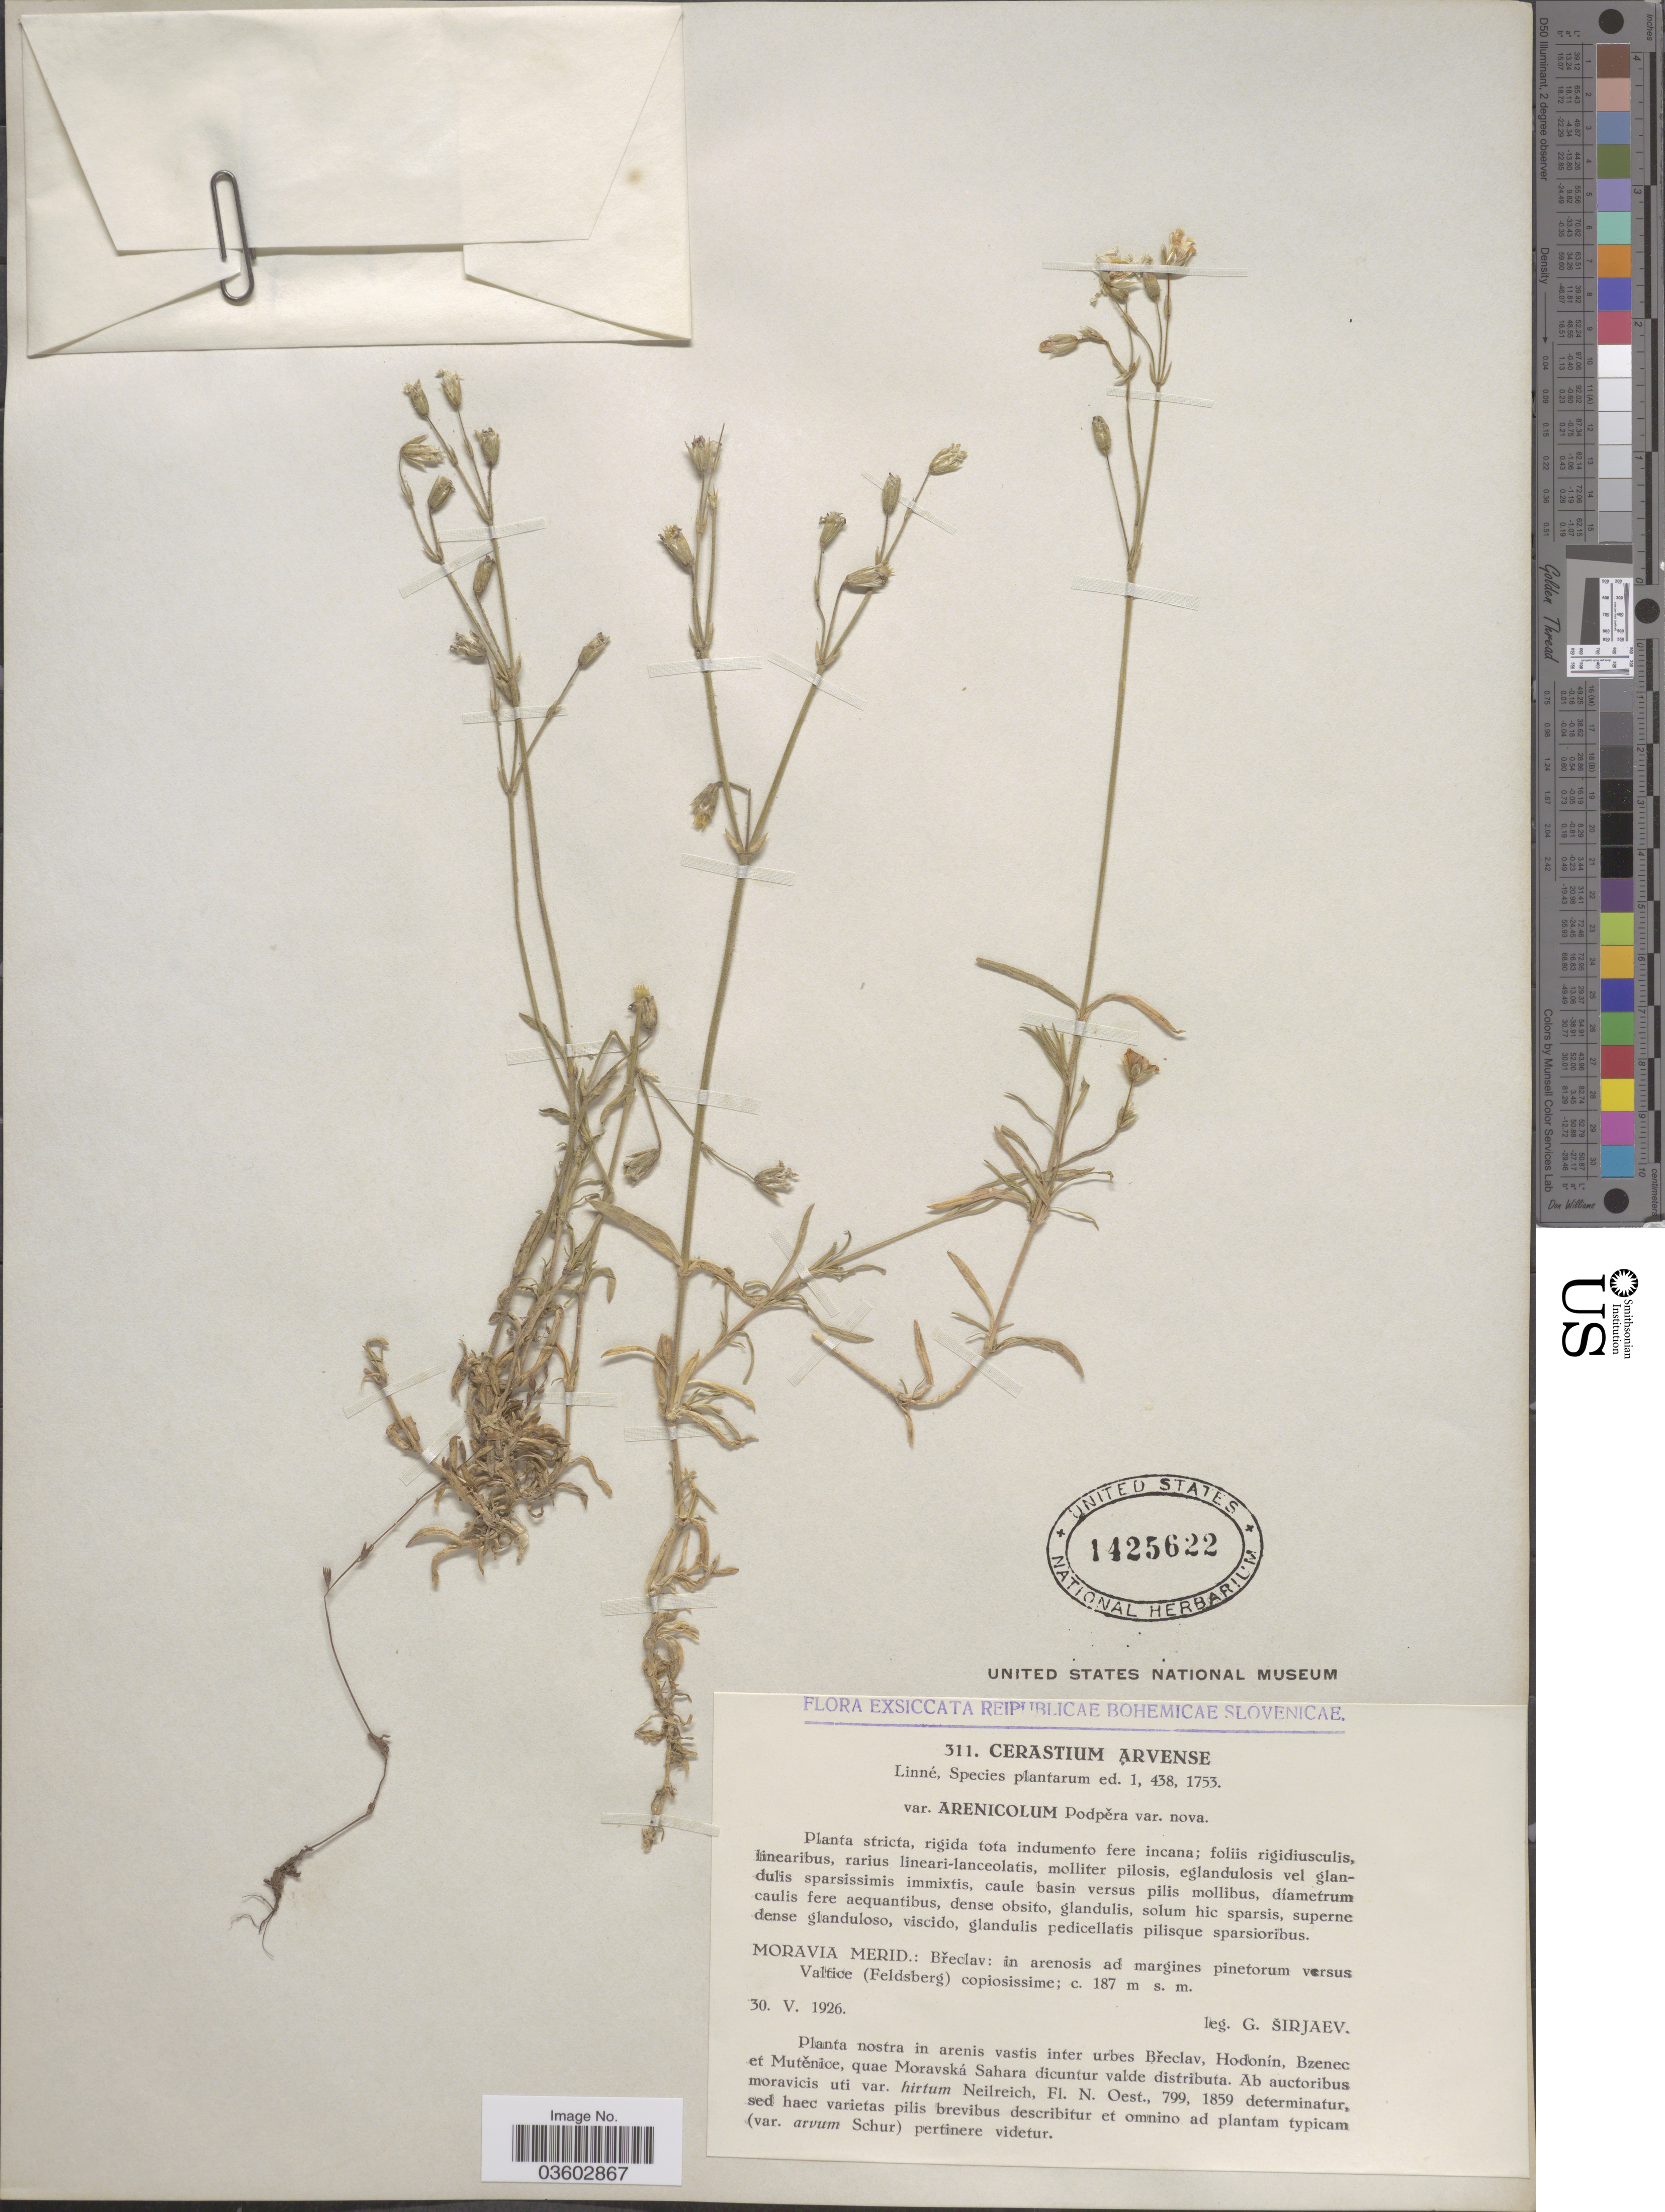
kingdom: Plantae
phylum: Tracheophyta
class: Magnoliopsida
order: Caryophyllales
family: Caryophyllaceae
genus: Cerastium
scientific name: Cerastium arvense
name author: L.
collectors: G. Sirjaev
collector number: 311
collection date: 1926-05-30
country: Czechia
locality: Reipublicae Bohemicae Slovenicae. Moravia Merid: Břeclav: in arenosis ad margines pinetorum versus Valtice (Feldsberg) copiosissime.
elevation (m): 187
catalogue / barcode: US 1425622